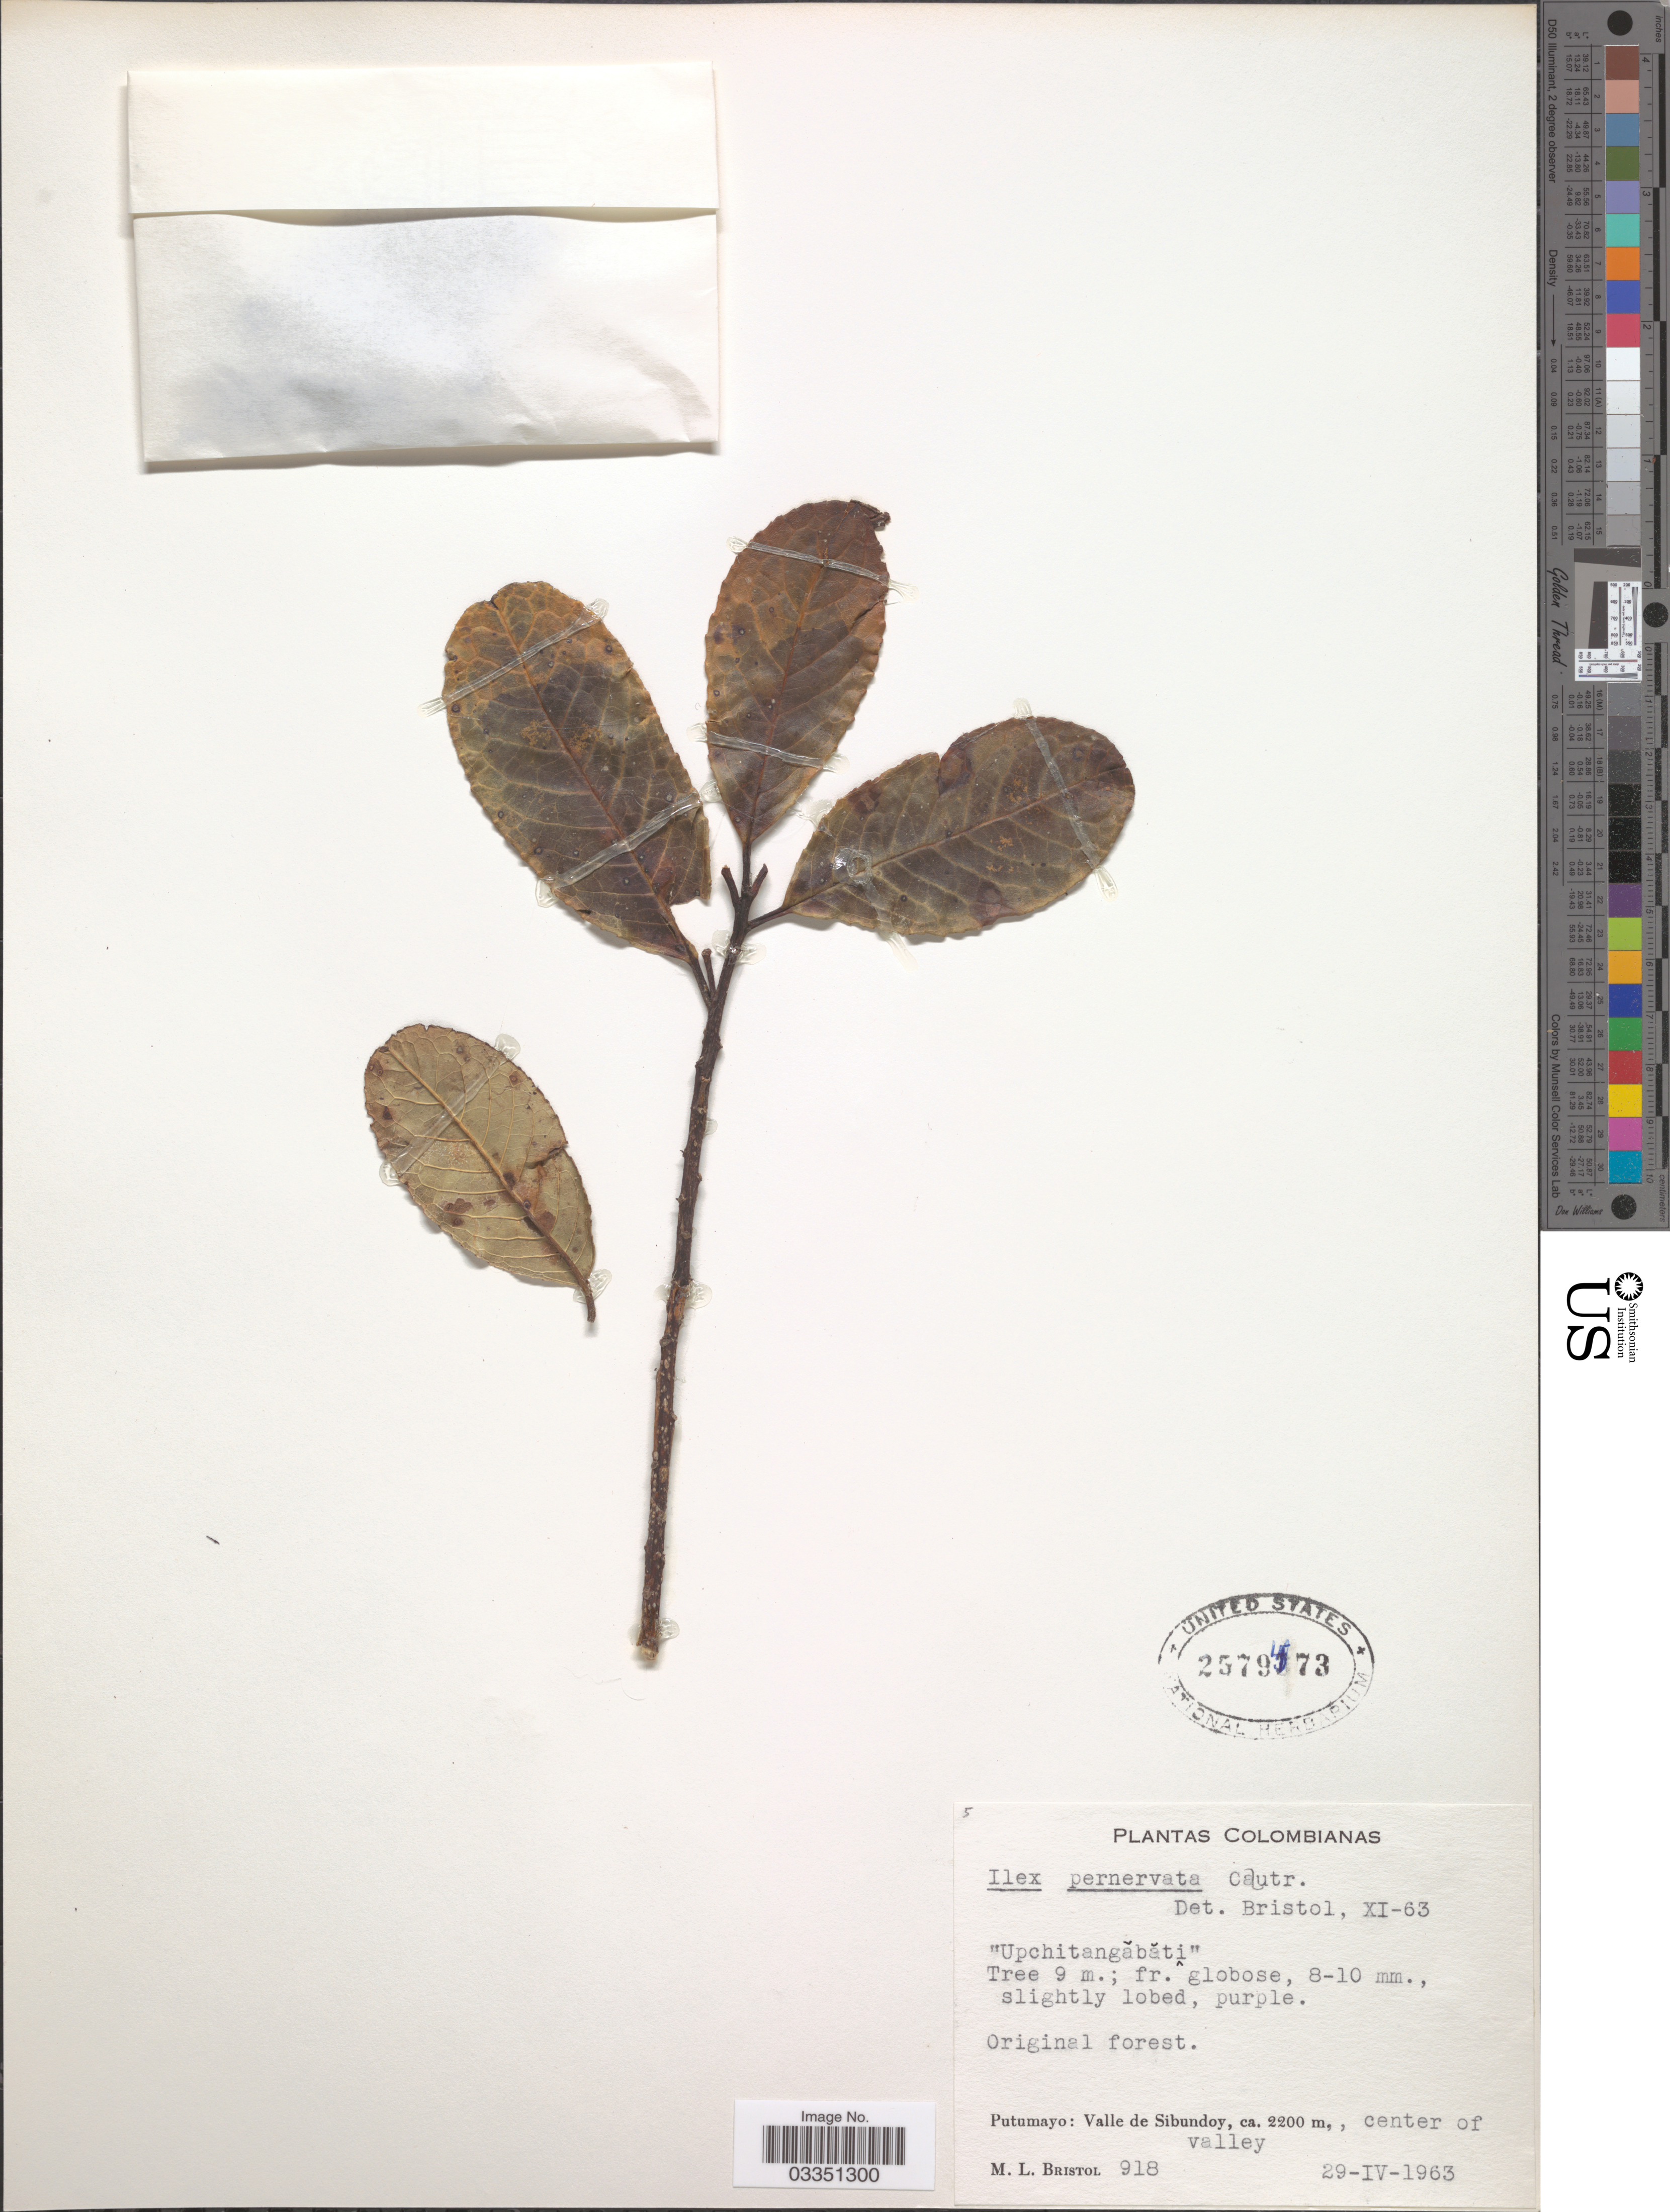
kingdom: Plantae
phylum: Tracheophyta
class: Magnoliopsida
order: Aquifoliales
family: Aquifoliaceae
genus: Ilex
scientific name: Ilex pernervata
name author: Cuatrec.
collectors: M. L. Bristol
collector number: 918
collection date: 1963-04-29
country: Colombia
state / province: Putumayo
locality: Valle de Sibundoy, center of valley.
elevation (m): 2200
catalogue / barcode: US 2579473